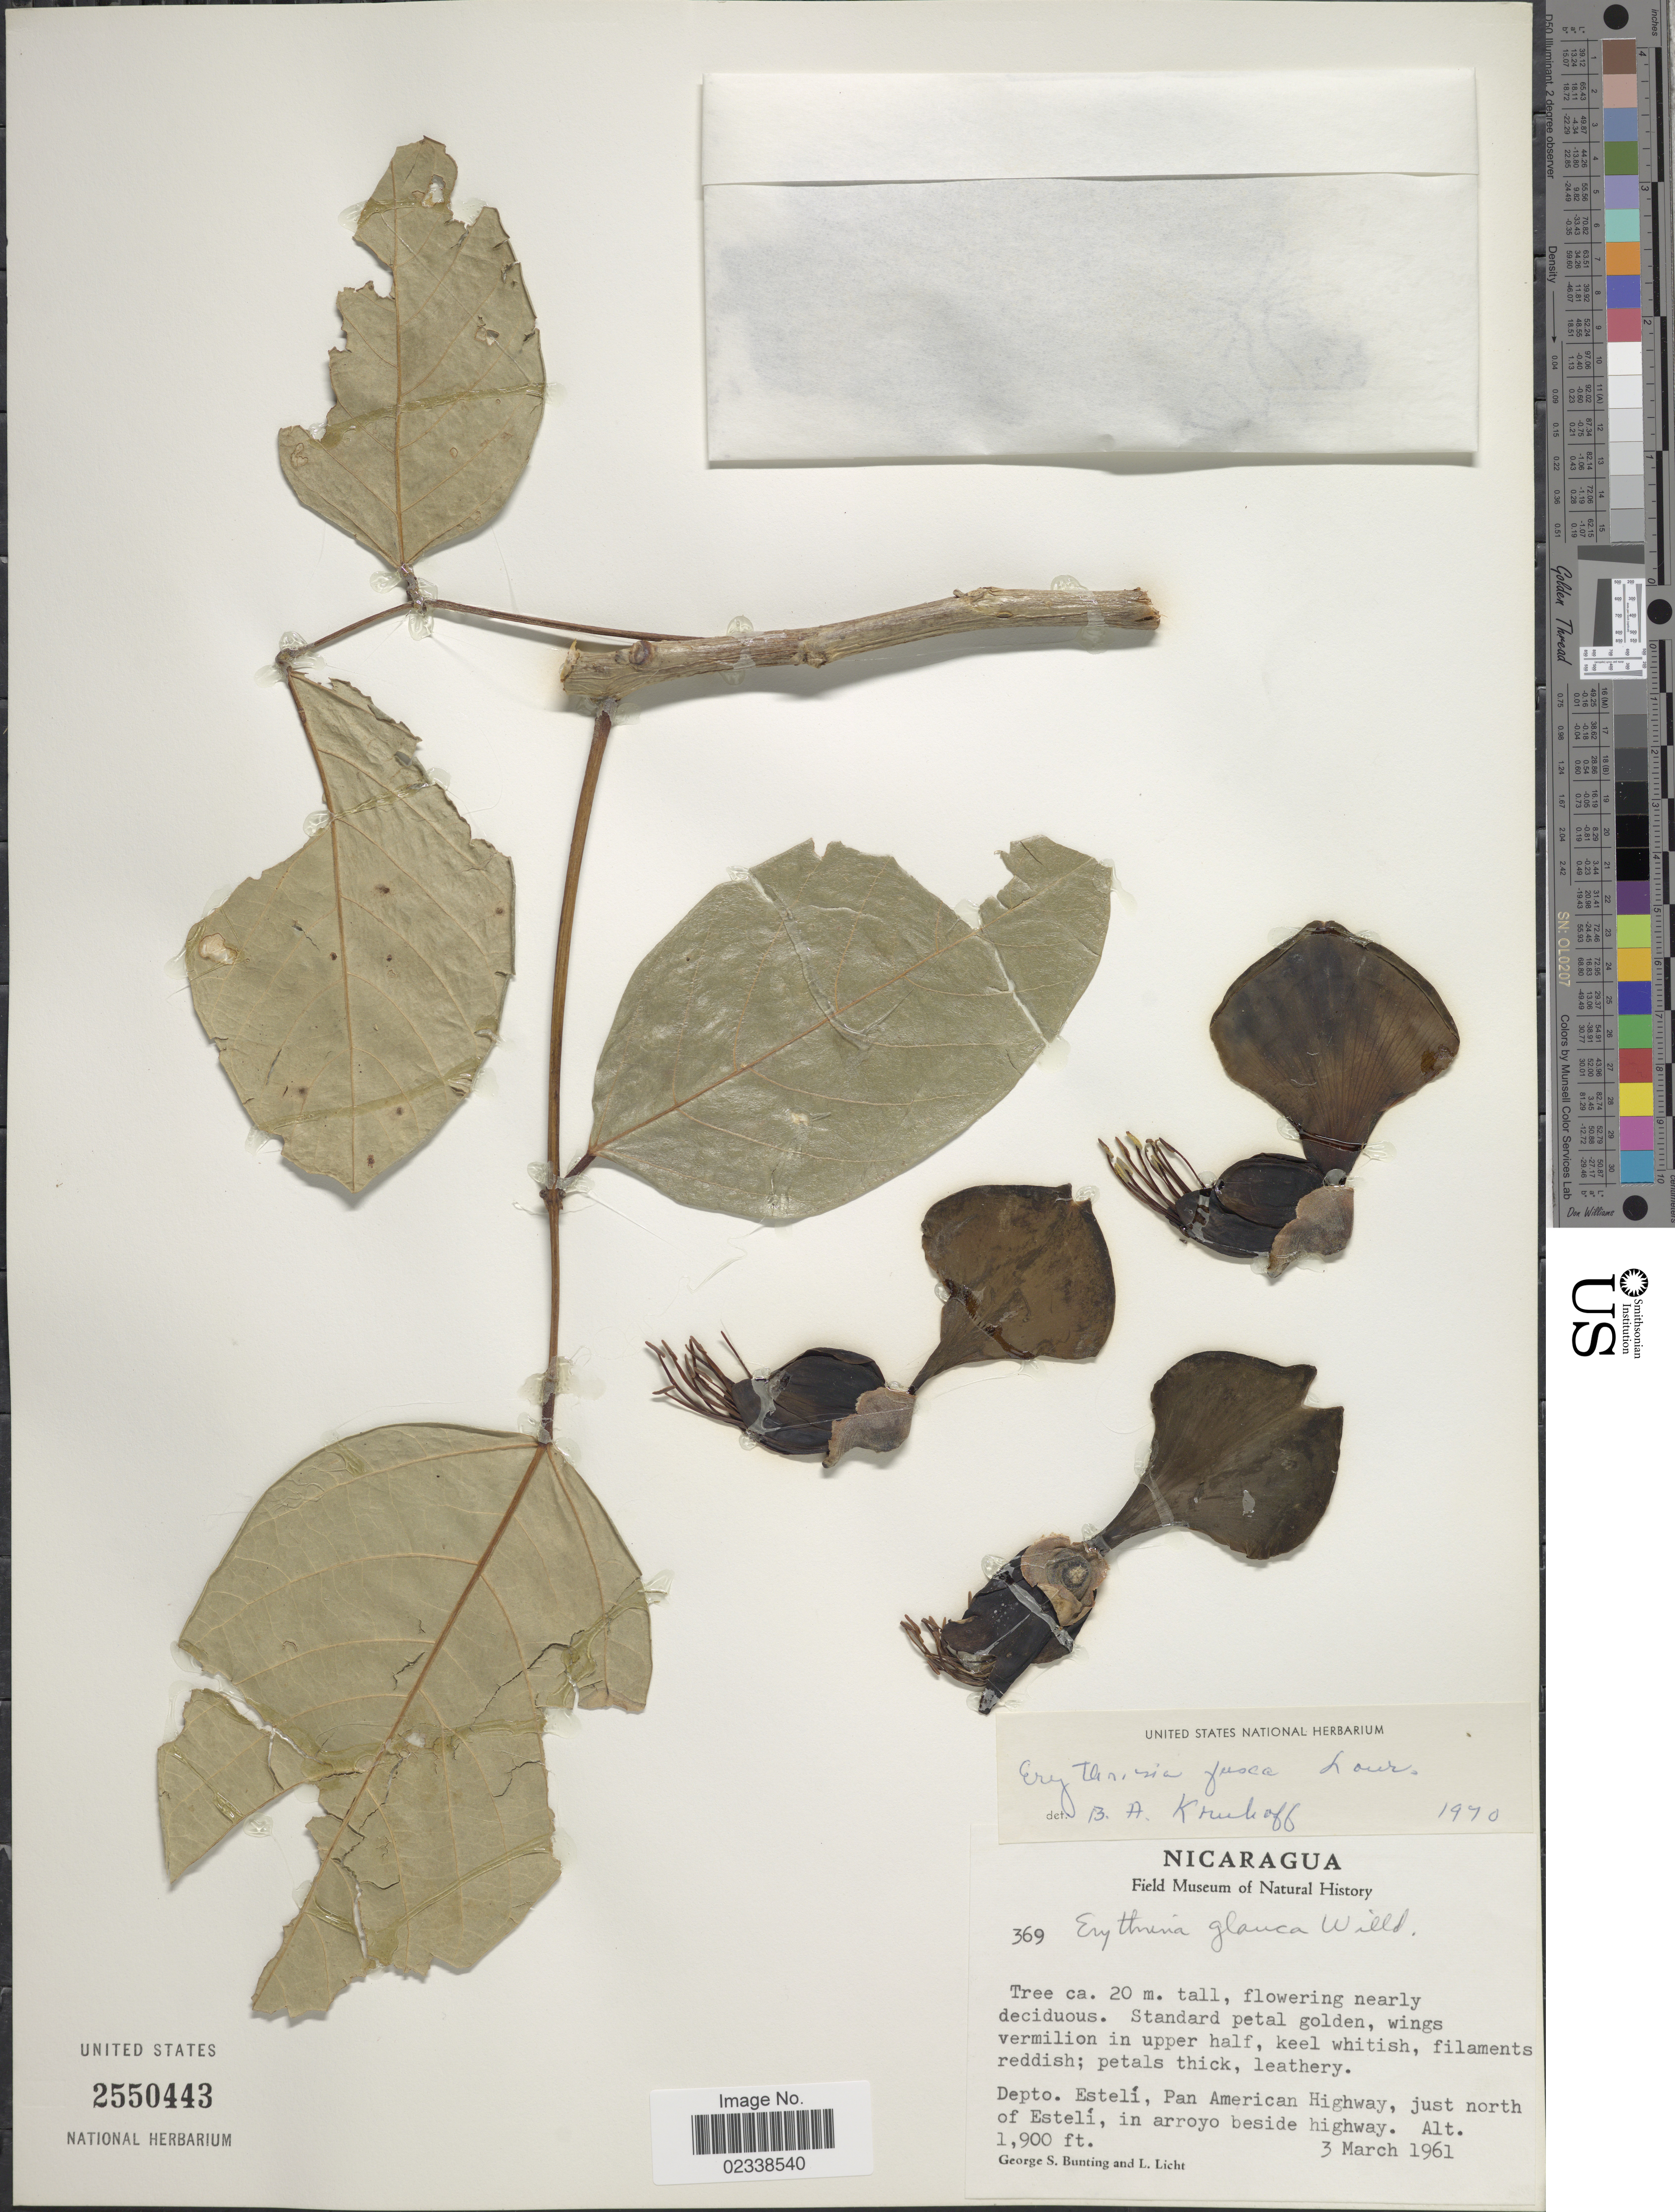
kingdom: Plantae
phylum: Tracheophyta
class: Magnoliopsida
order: Fabales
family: Fabaceae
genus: Erythrina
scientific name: Erythrina fusca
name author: Lour.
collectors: G. S. Bunting & L. Licht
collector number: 369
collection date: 1961-03-03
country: Nicaragua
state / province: Esteli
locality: Pan American Highway, just north of Esteli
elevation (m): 579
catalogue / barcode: US 2550443